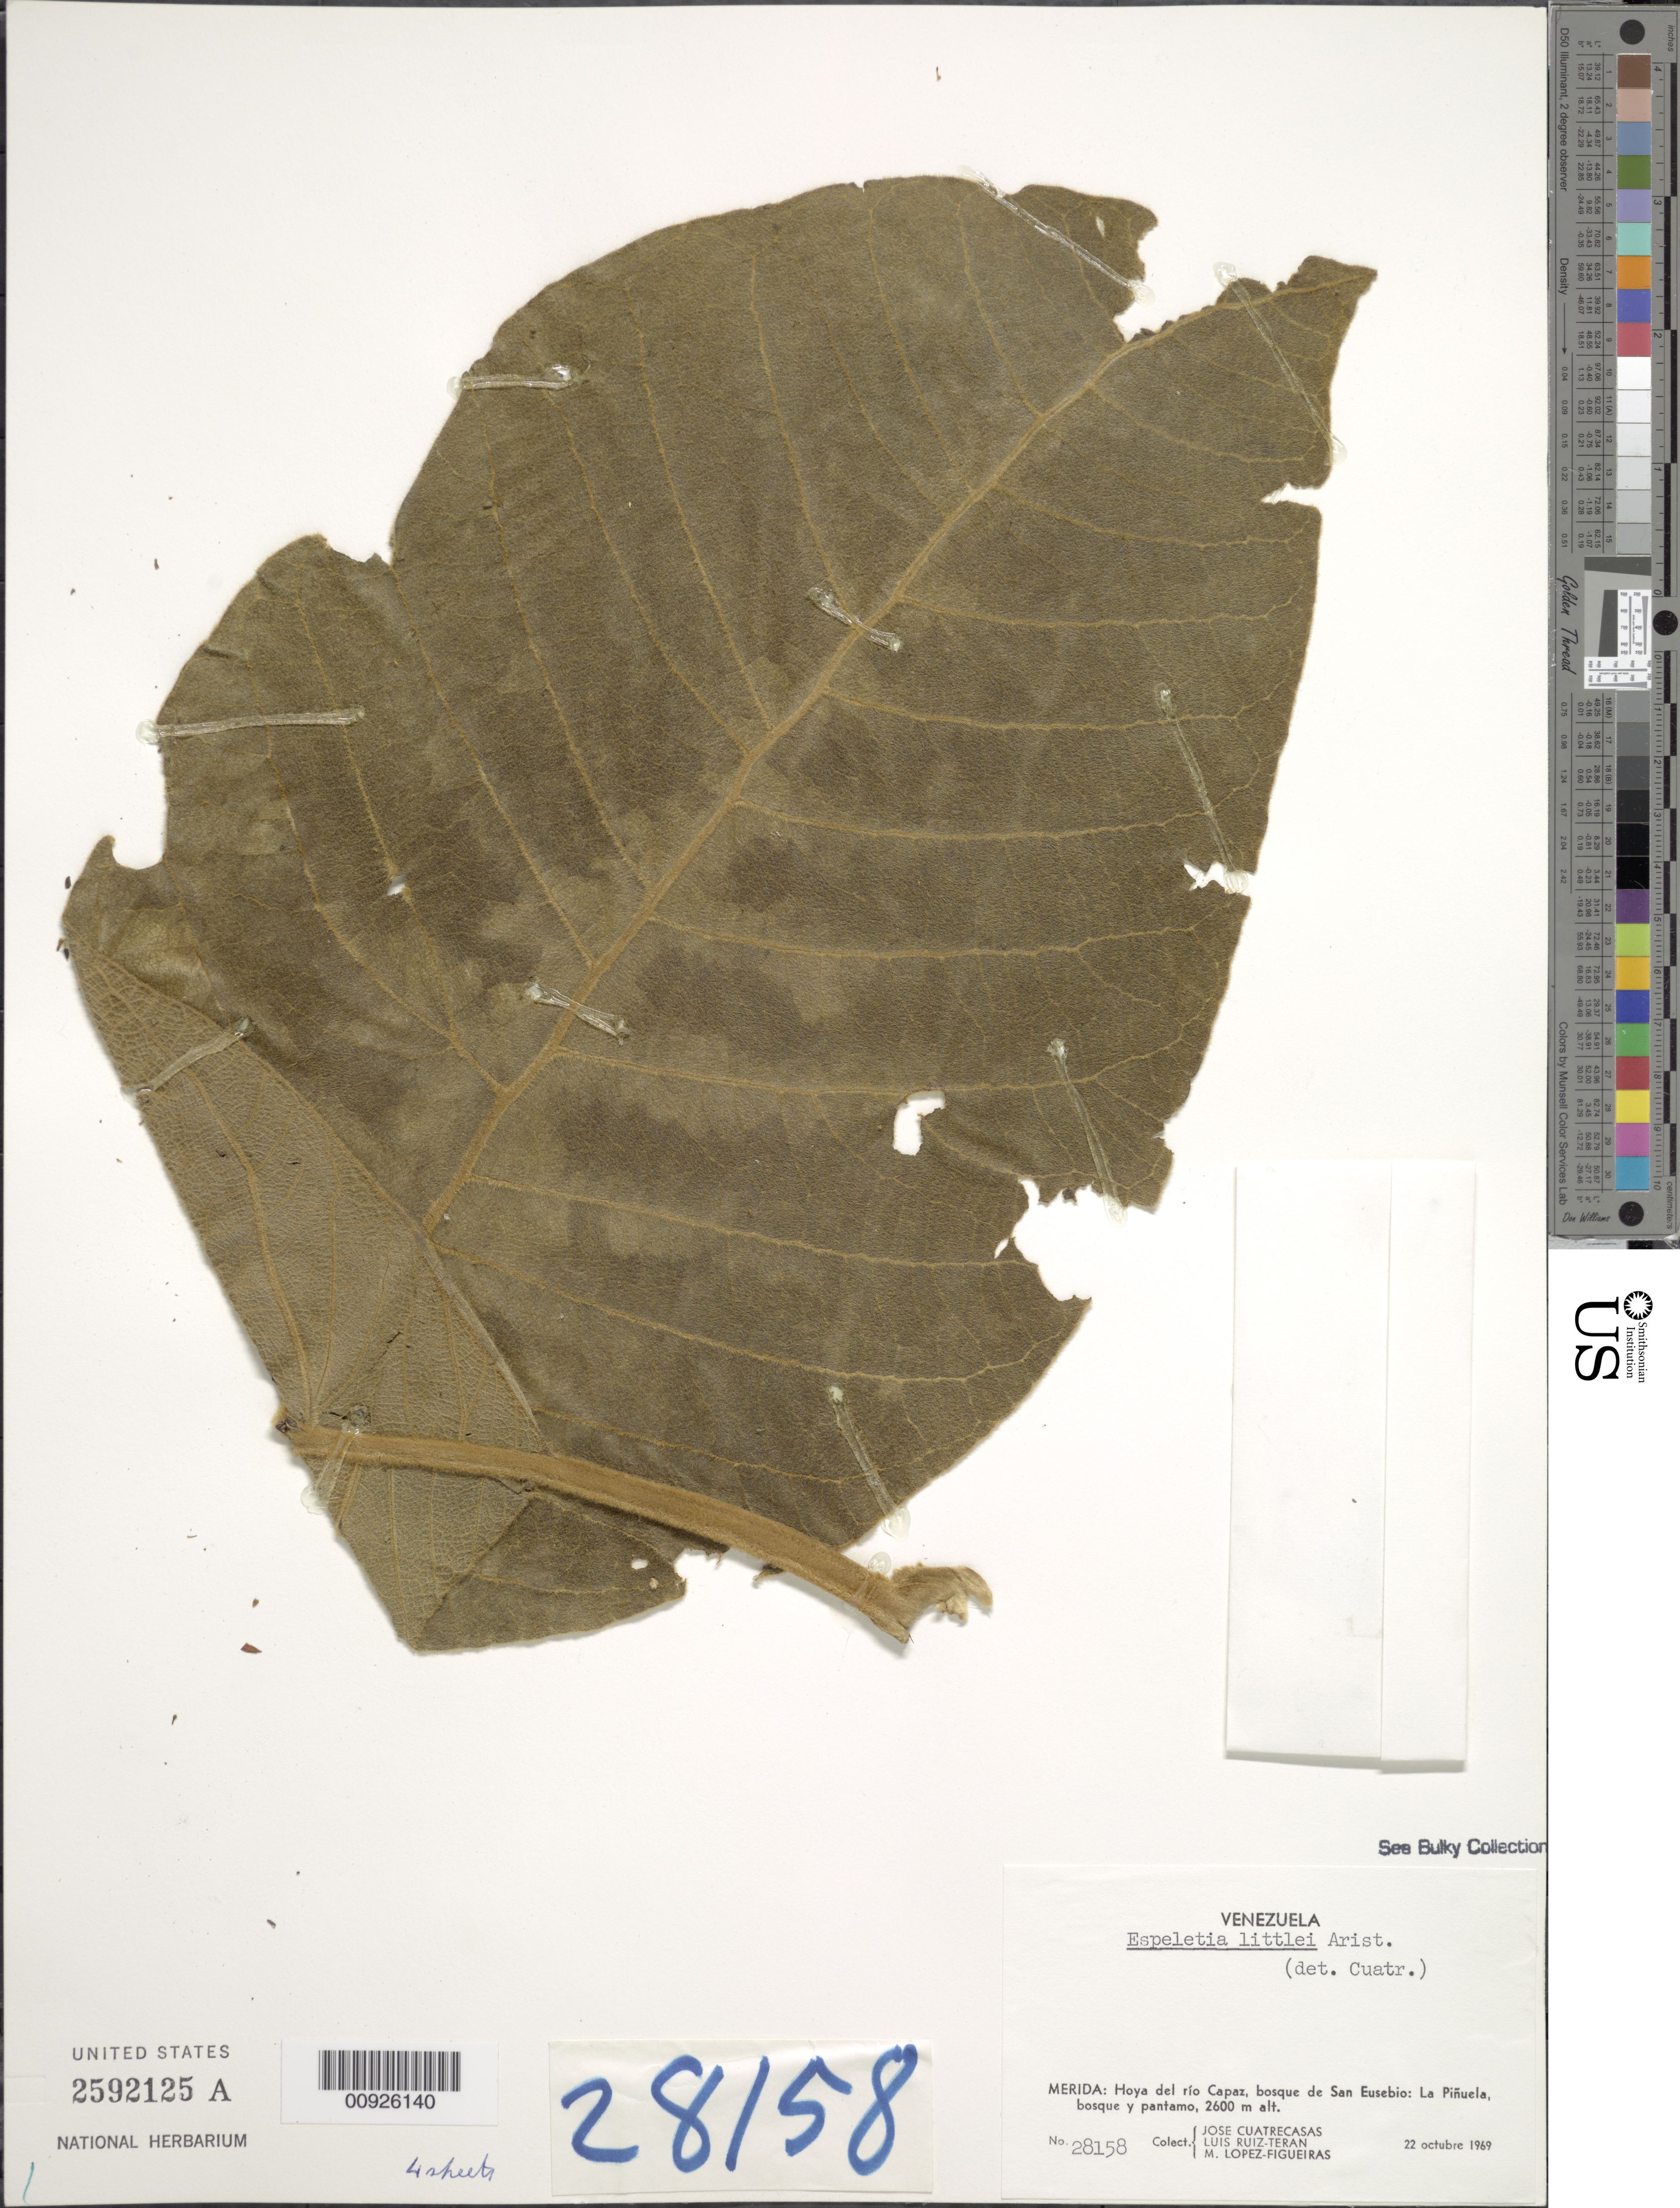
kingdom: Plantae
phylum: Tracheophyta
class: Magnoliopsida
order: Asterales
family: Asteraceae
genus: Carramboa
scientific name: Carramboa badilloi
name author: (Cuatrec.) Cuatrec.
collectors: J. Cuatrecasas, L. Teran & M. López Figueiras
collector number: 28158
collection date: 1969-10-22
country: Venezuela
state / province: Mérida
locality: Hoya del rio Capaz, bosque de San Eusebio: La Pinuela, bosque y pantamo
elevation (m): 2600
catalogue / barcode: US 2592125A